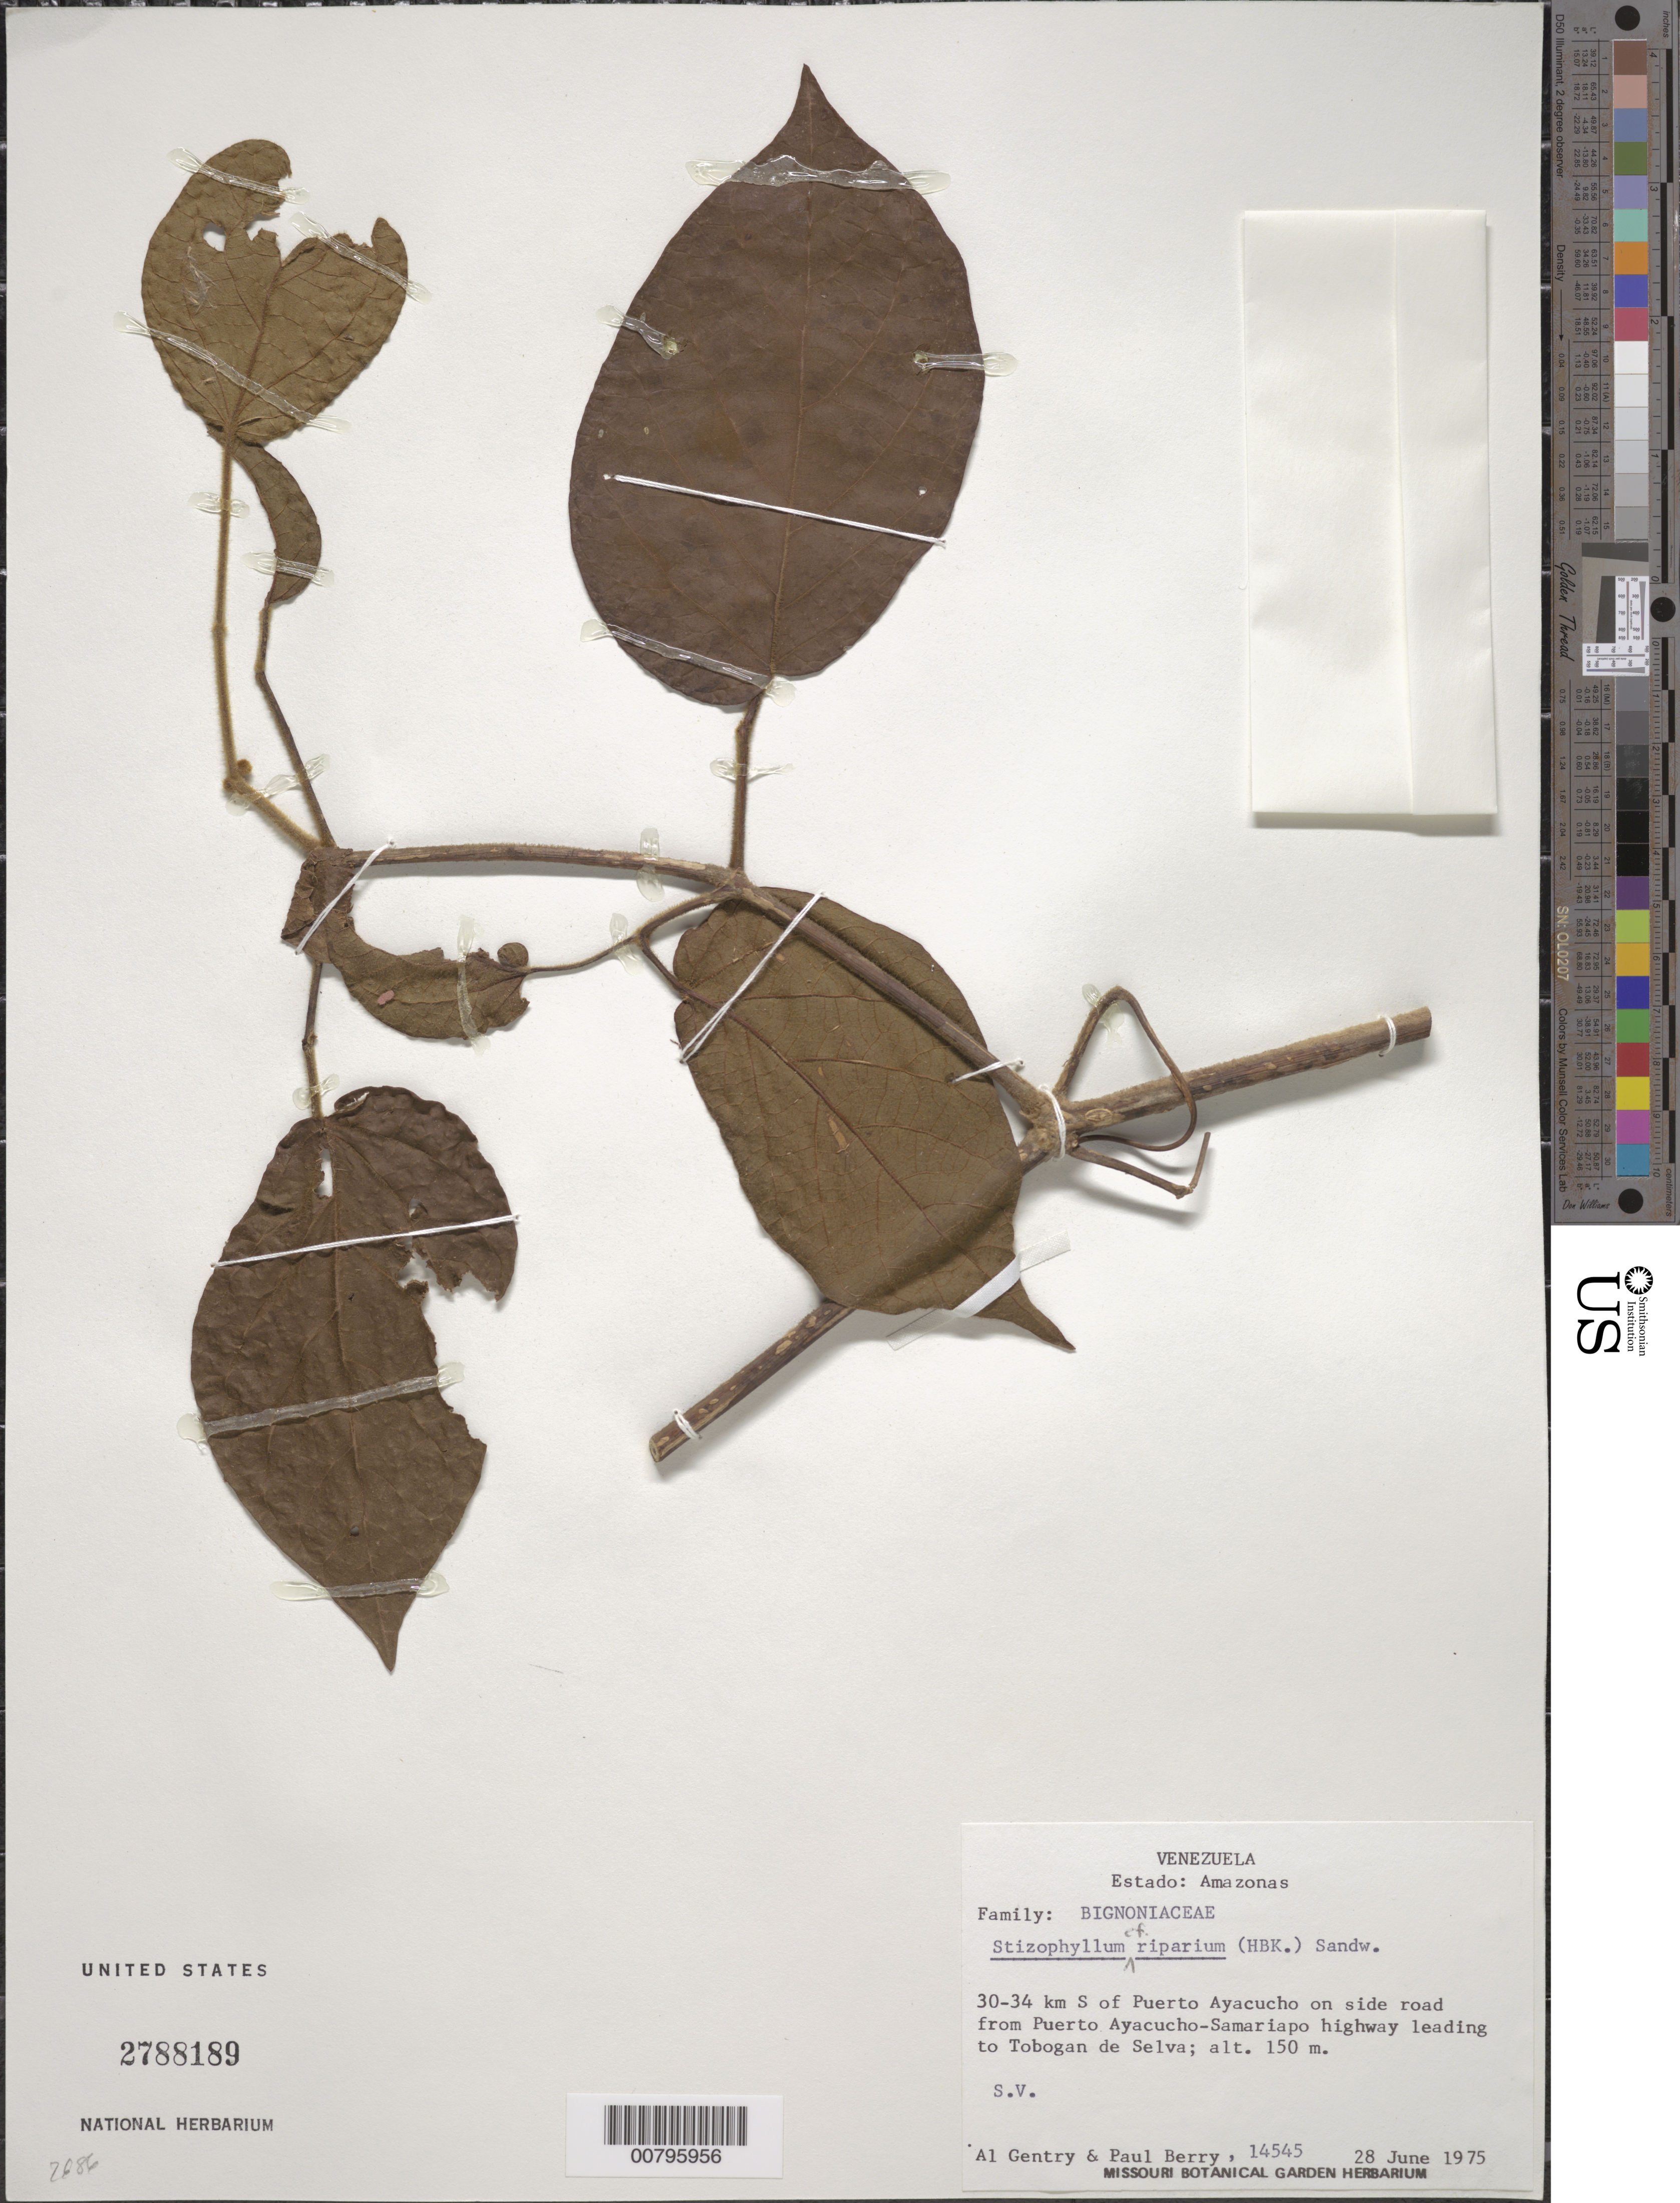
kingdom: Plantae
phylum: Tracheophyta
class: Magnoliopsida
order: Lamiales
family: Bignoniaceae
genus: Stizophyllum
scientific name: Stizophyllum riparium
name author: (Kunth) Sandwith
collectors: A. H. Gentry & P. Berry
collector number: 14545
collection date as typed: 28-Jun-75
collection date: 1975-06-28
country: Venezuela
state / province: Amazonas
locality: Puerto Ayacucho-Samariapo highway, 30-34 km S of Puerto Ayacucho, leading to Tobogan de Selva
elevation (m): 150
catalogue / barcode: US 2788189